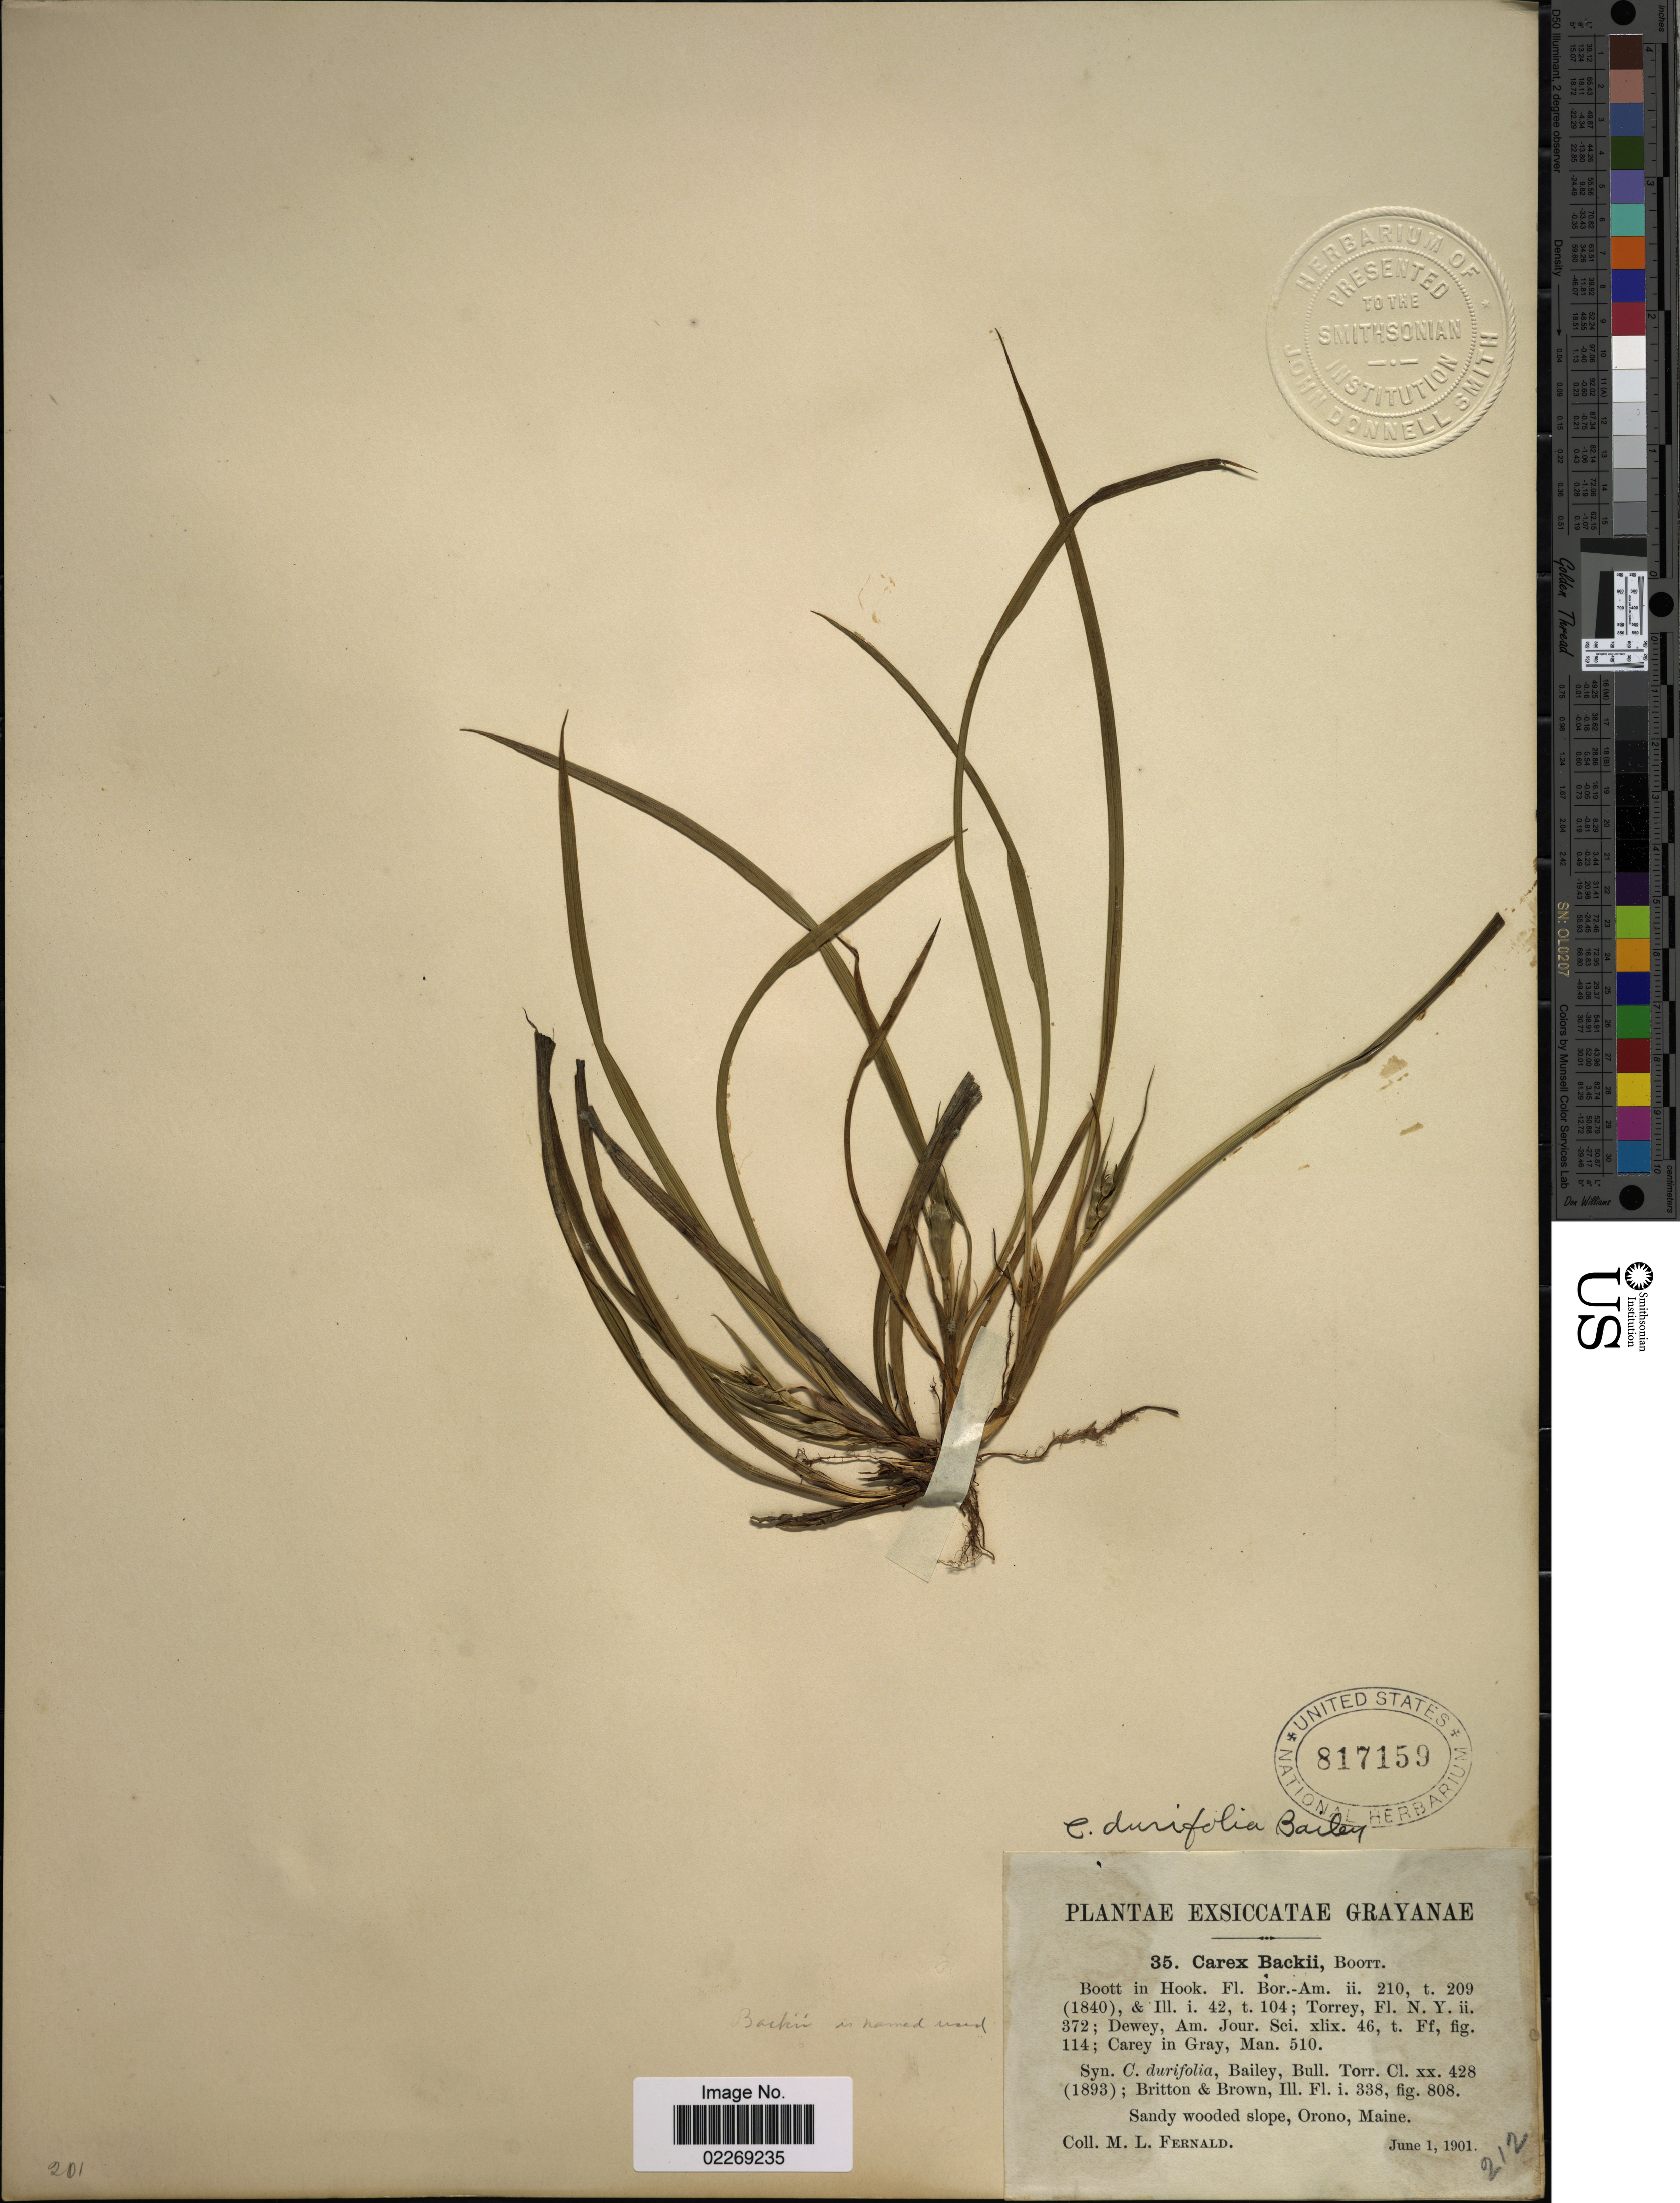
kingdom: Plantae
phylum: Tracheophyta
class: Liliopsida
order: Poales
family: Cyperaceae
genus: Carex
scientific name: Carex backii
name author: Boott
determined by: Strong, Mark T., (BOT), Smithsonian Institution - National Museum of Natural History (UNITED STATES)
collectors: M. L. Fernald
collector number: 35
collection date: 1901-06-01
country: United States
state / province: Maine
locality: Orono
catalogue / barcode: US 817159